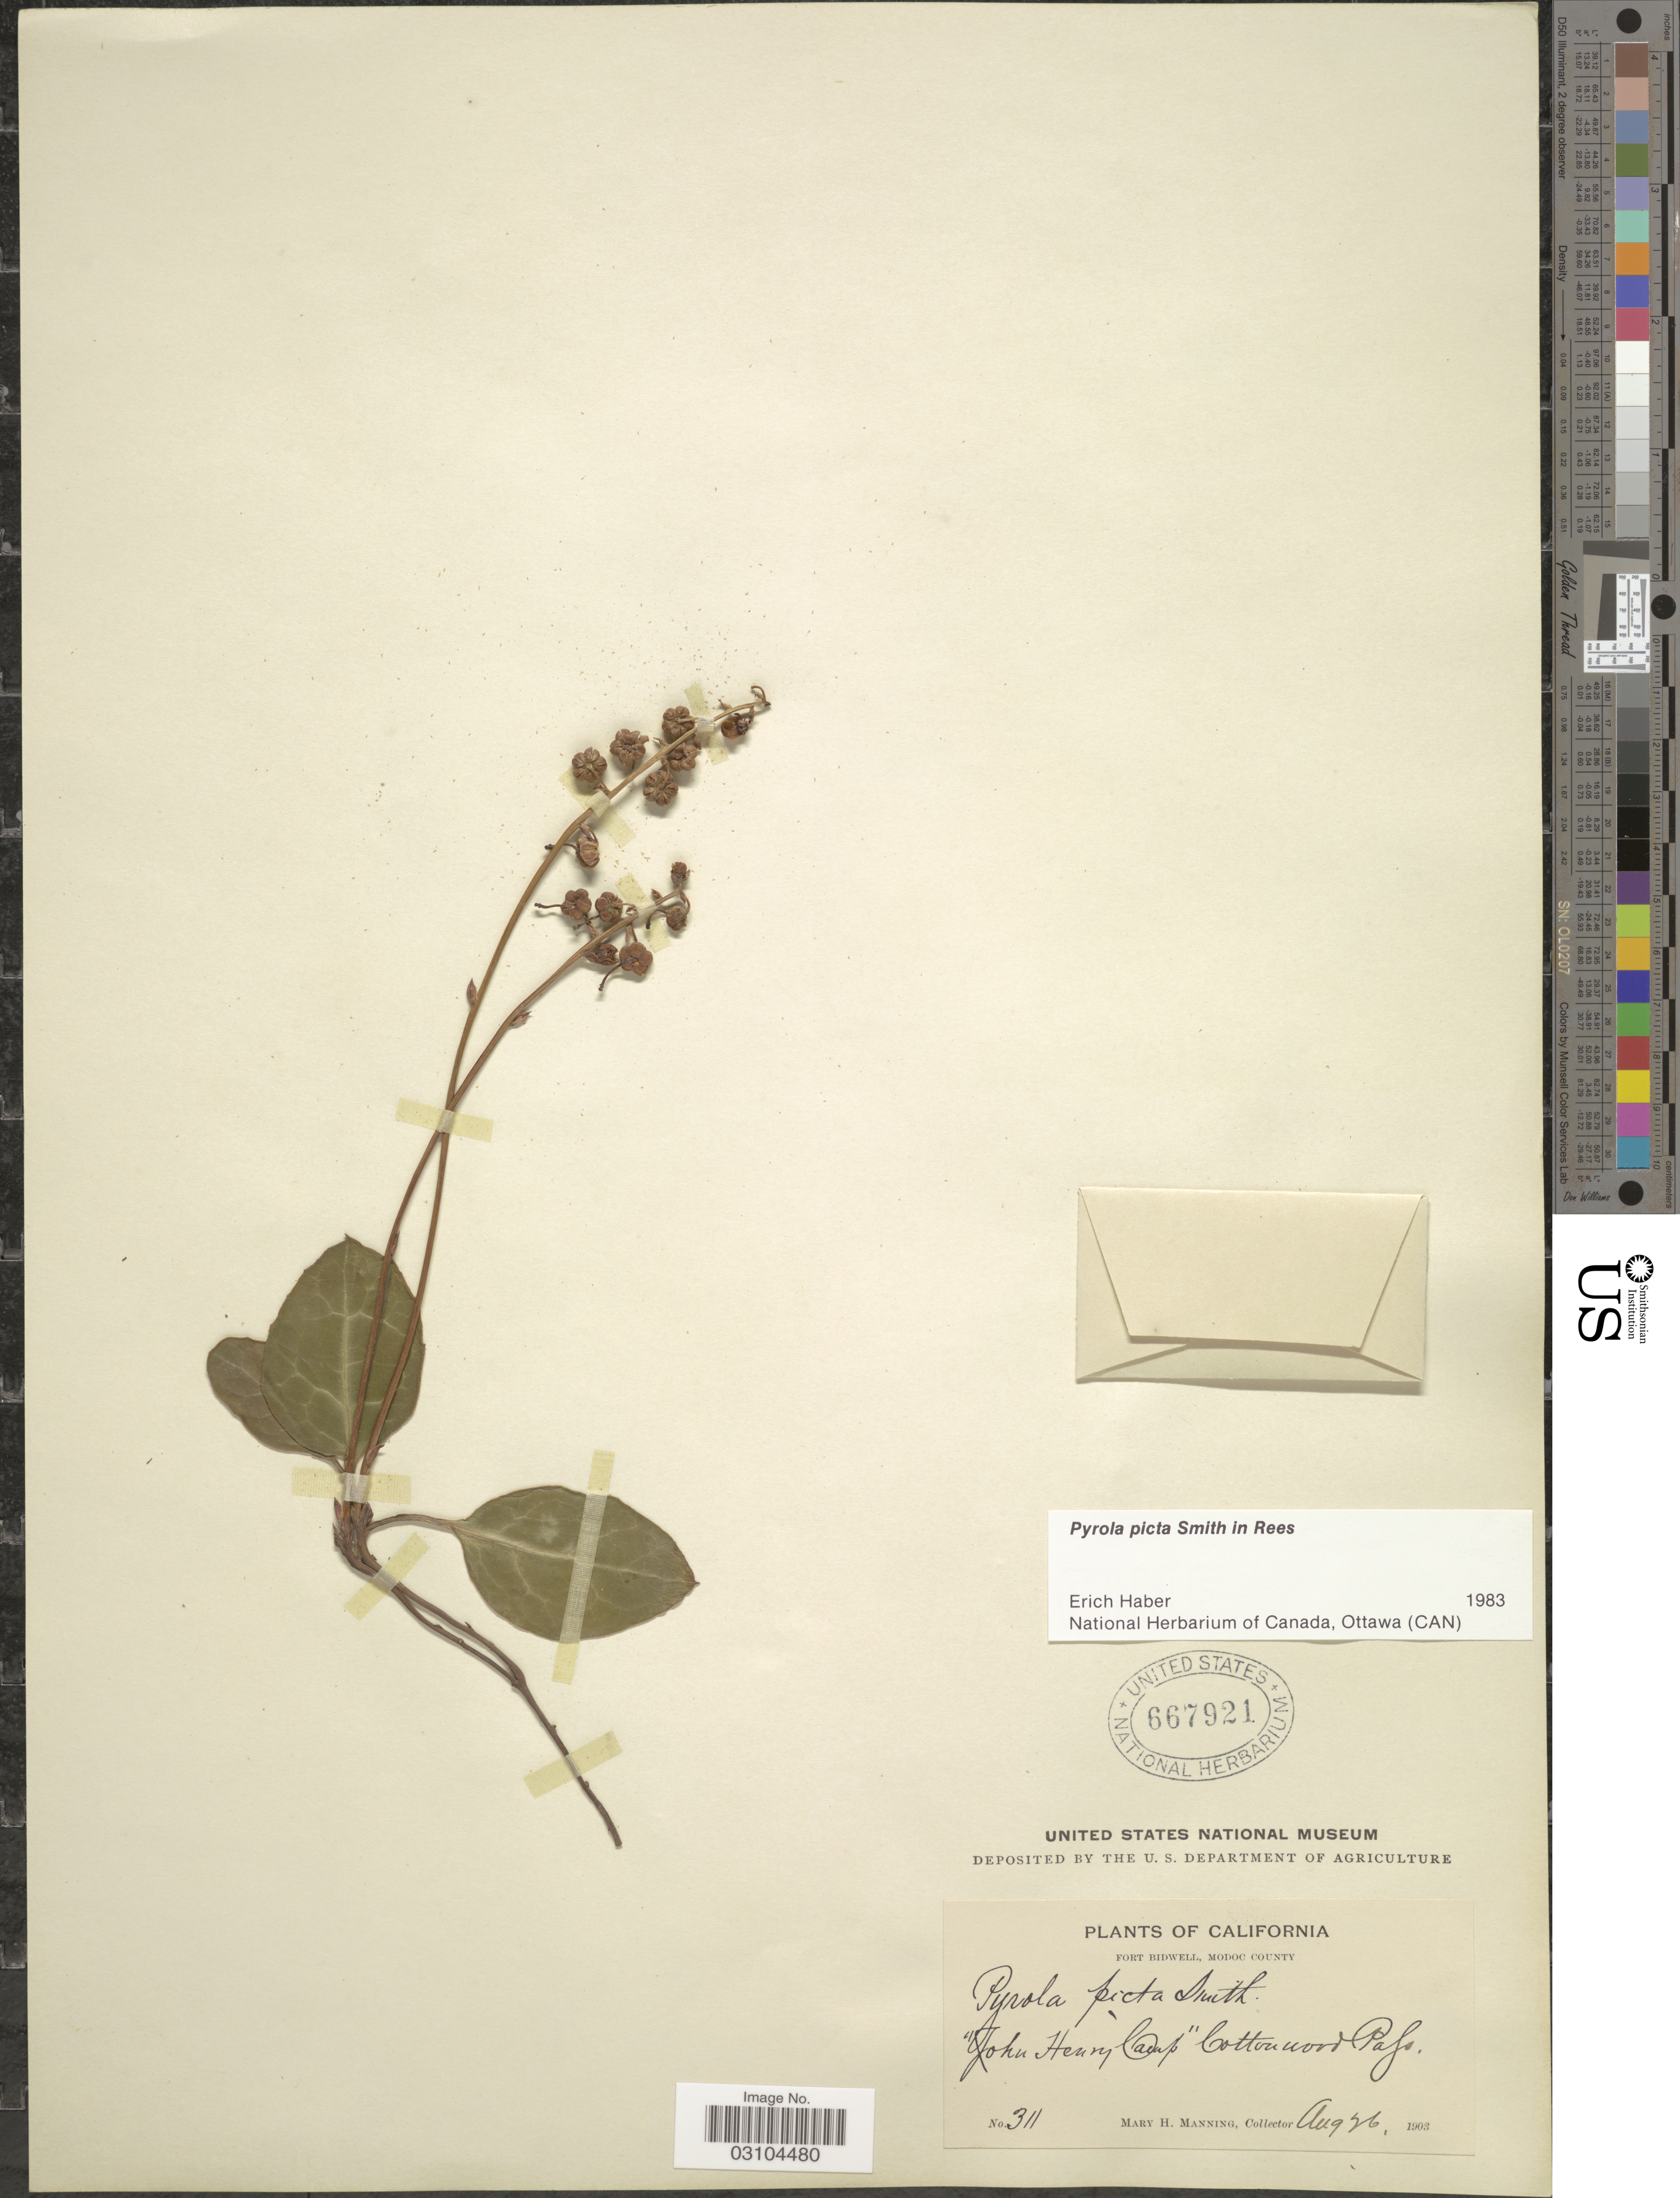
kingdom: Plantae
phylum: Tracheophyta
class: Magnoliopsida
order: Ericales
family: Ericaceae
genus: Pyrola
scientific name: Pyrola picta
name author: Sm. in Rees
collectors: M. Manning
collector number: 311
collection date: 1903-08-26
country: United States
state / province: California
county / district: Modoc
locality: Fort Bidwell, Modoc County. "John Henry Camp" Cottonwood Pass.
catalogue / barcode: US 667921